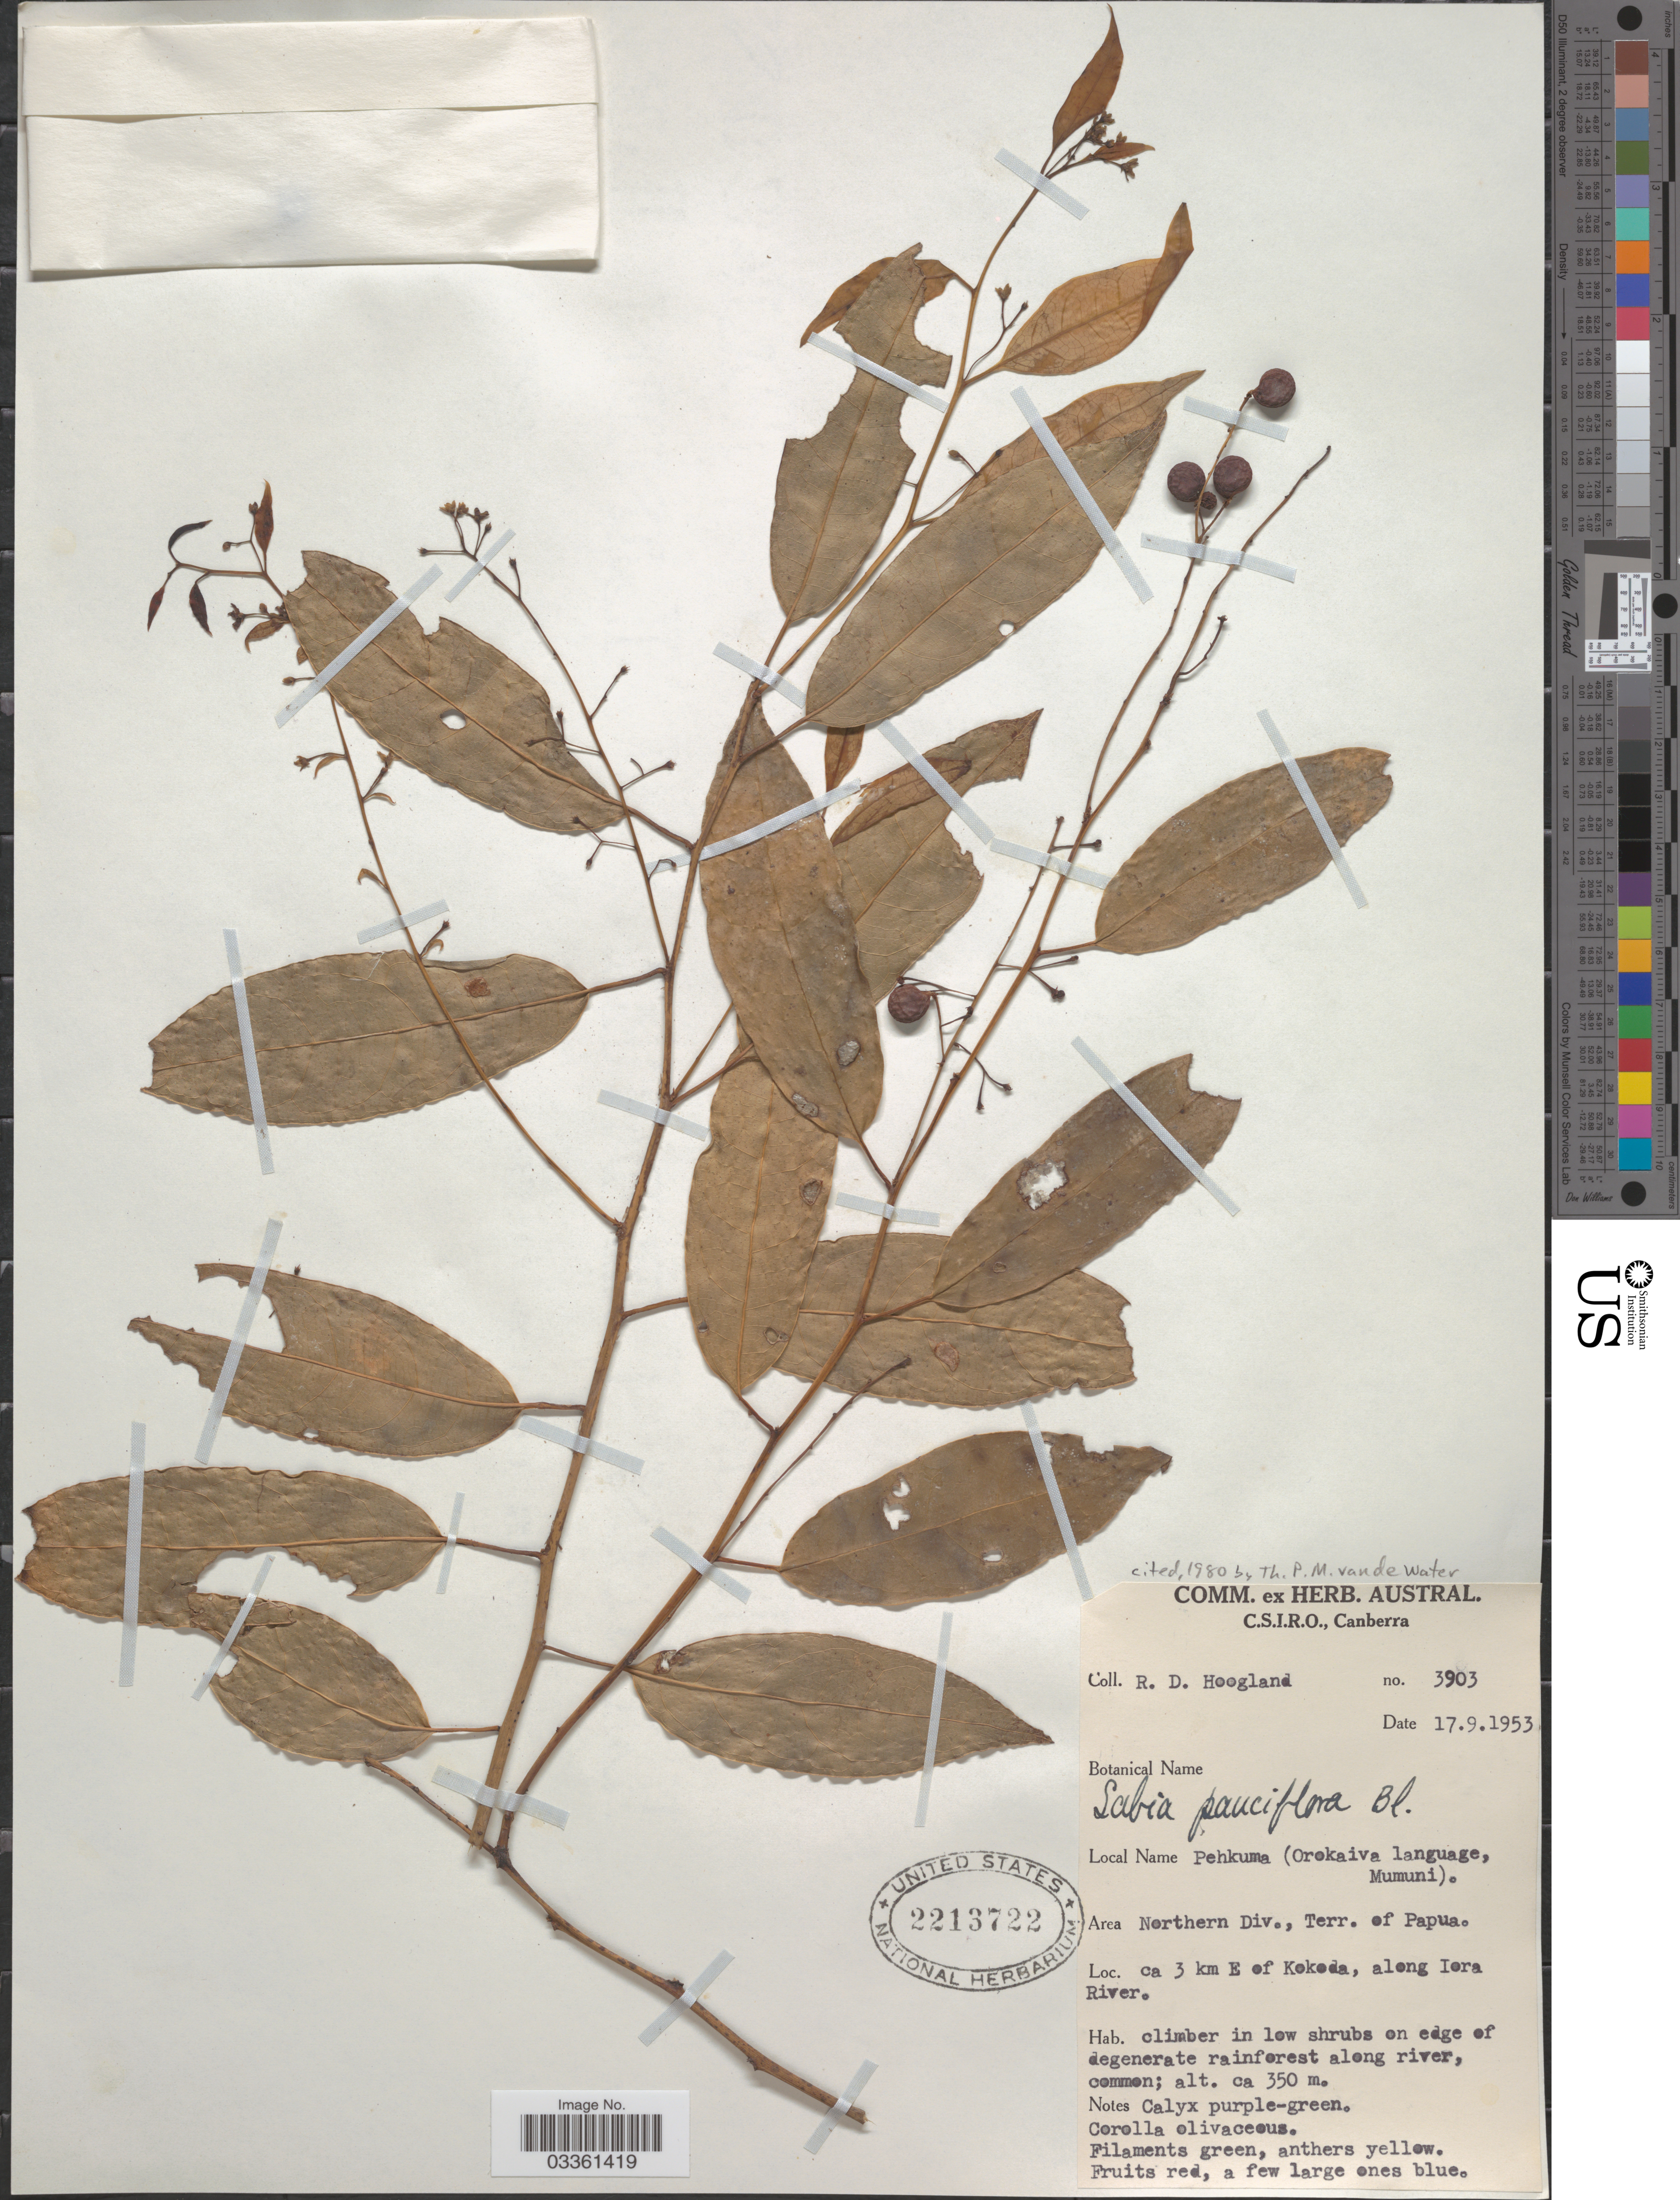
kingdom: Plantae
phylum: Tracheophyta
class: Magnoliopsida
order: Proteales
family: Sabiaceae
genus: Sabia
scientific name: Sabia pauciflora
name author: Blume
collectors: R. D. Hoogland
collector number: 3903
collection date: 1953-09-17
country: Papua New Guinea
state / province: Northern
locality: Northern Div., Terr. of Papua, ca 3 km E of Kokoda, along Iora river.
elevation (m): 350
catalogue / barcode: US 2213722